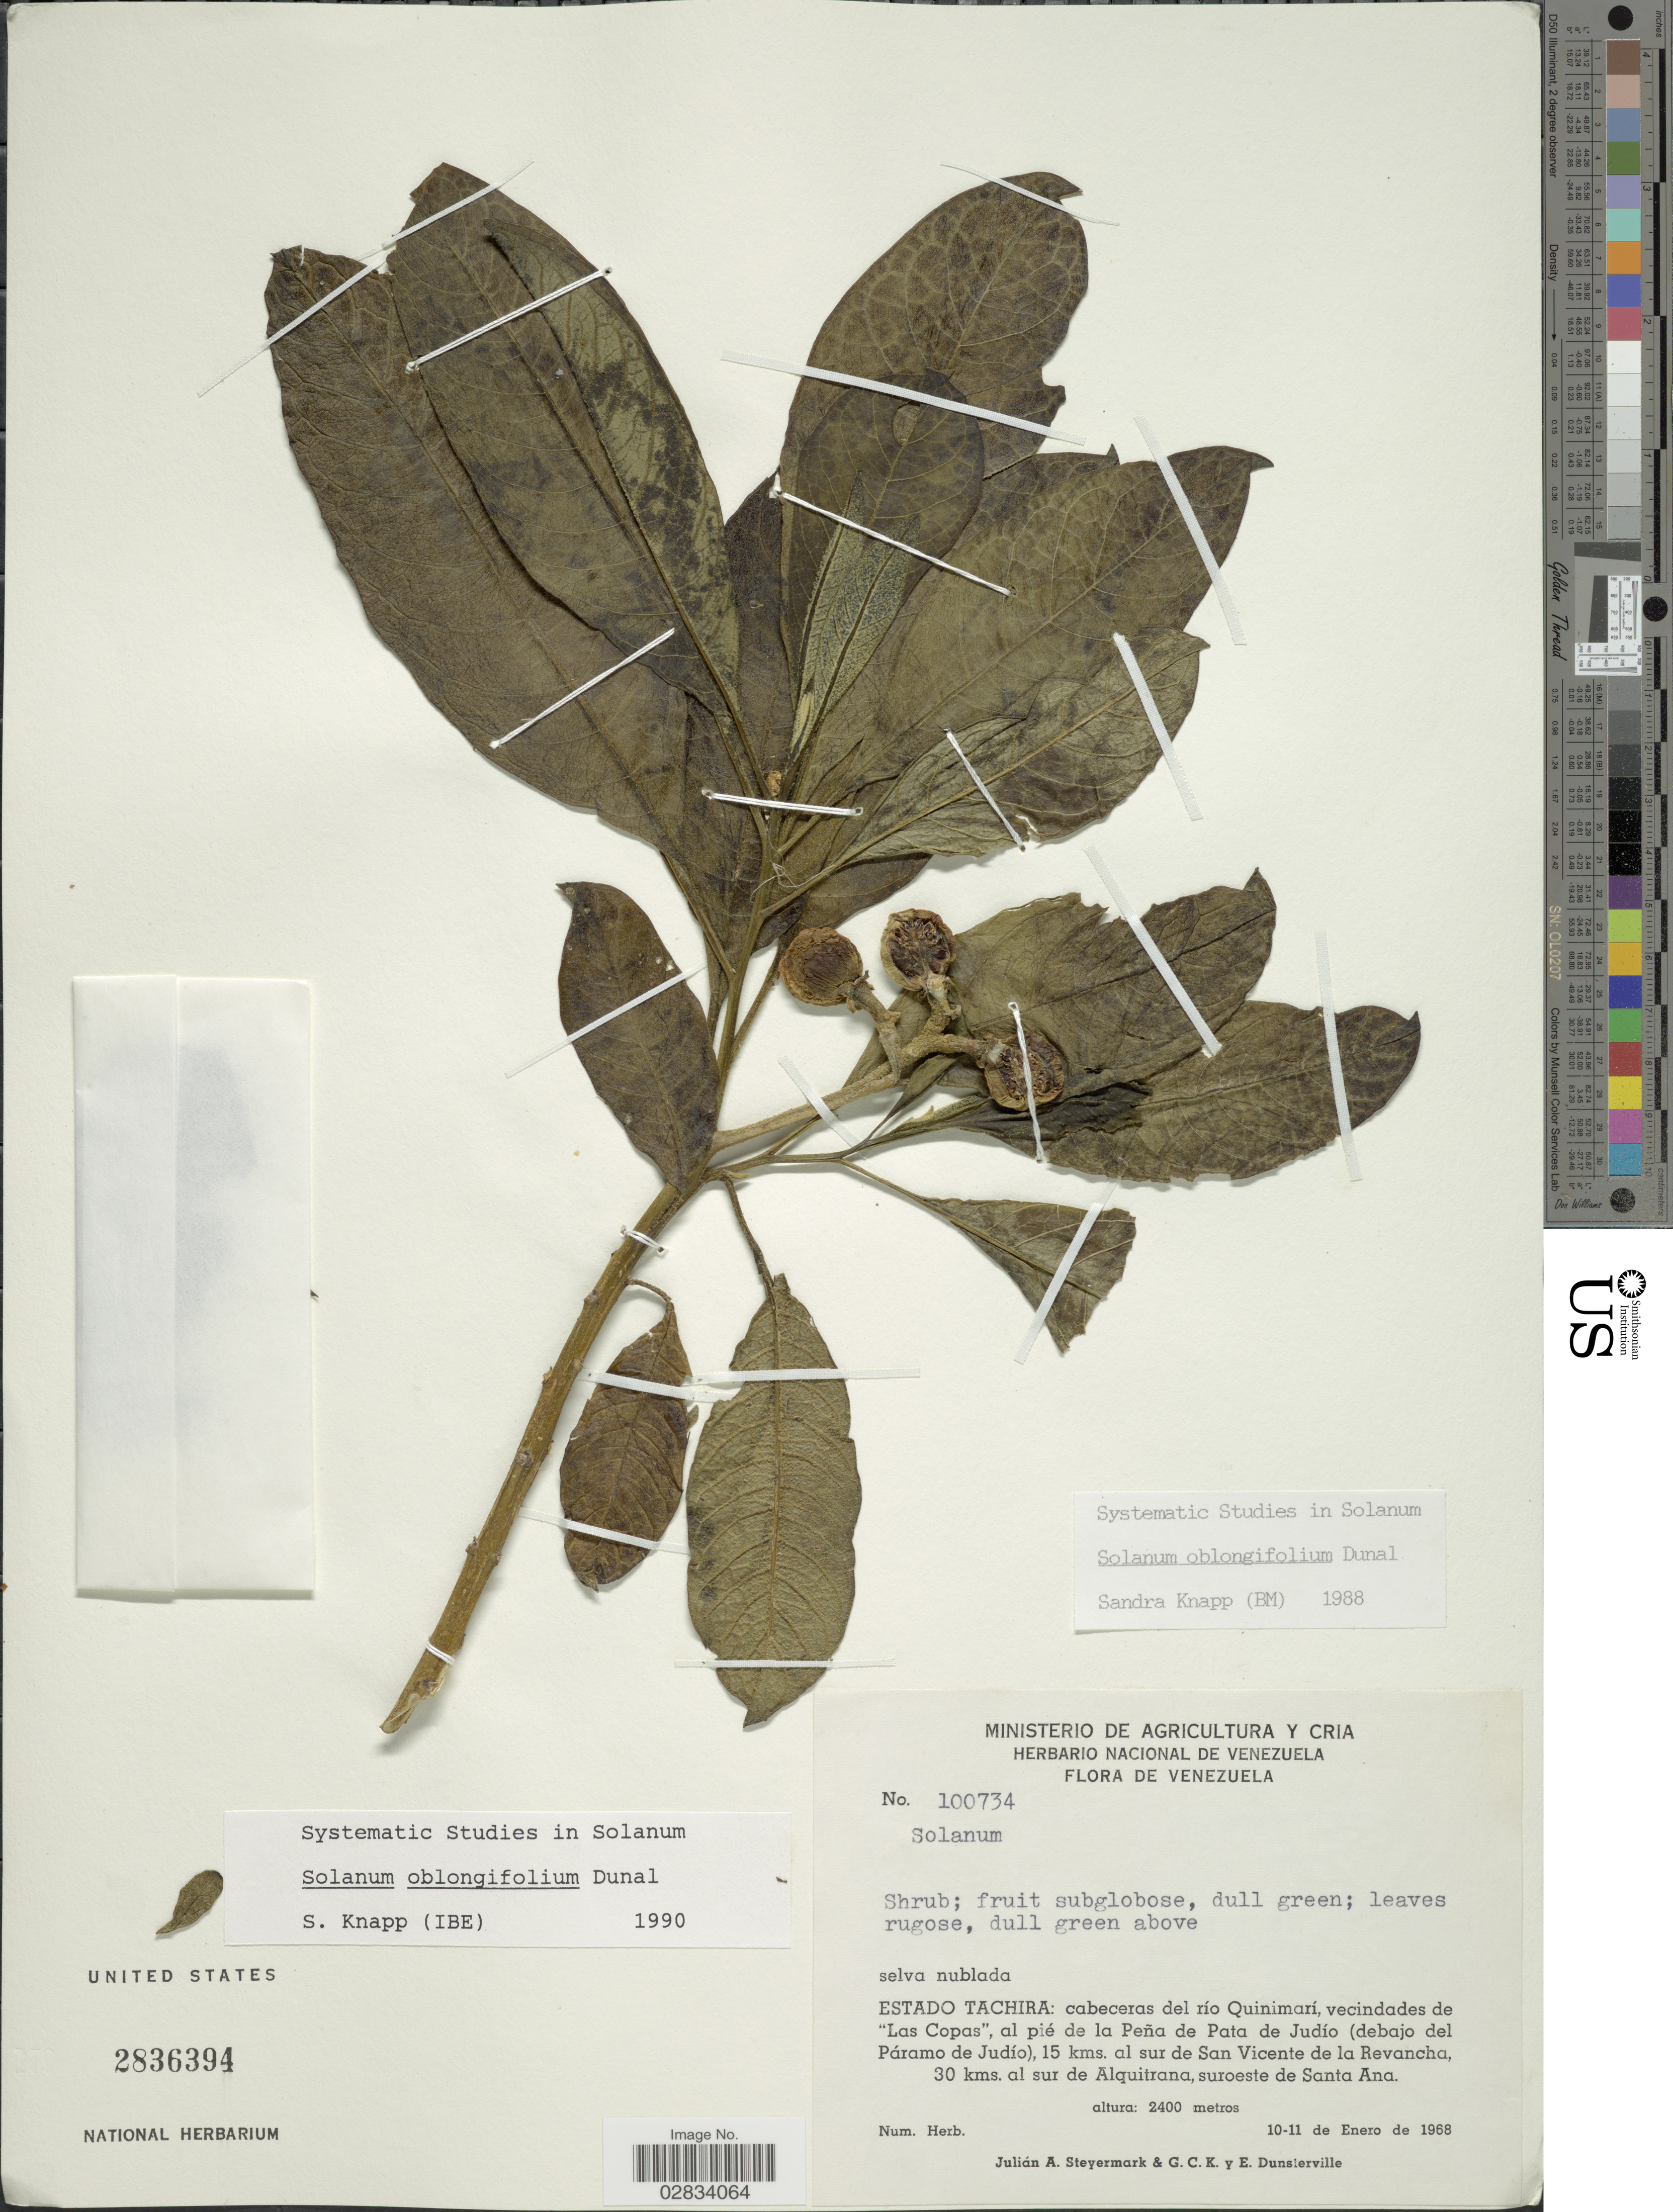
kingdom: Plantae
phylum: Tracheophyta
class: Magnoliopsida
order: Solanales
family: Solanaceae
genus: Solanum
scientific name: Solanum oblongifolium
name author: Duval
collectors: J. Steyermark, G. C. K. Dunsterville & E. Dunsterville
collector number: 100734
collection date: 1968-01-10/1968-01-11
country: Venezuela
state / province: Tachira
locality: Cabeceras del río Quinimarí, vecindades de 'Las Copas', al pié de la Peña de Pata de Judío (debajo del Páramo de Judío), 15 kms. al sur de San Vicente de la Revancha, 30 kms. al sur de Alquitrana, suroeste de Santa Ana.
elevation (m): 2400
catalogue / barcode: US 2836394